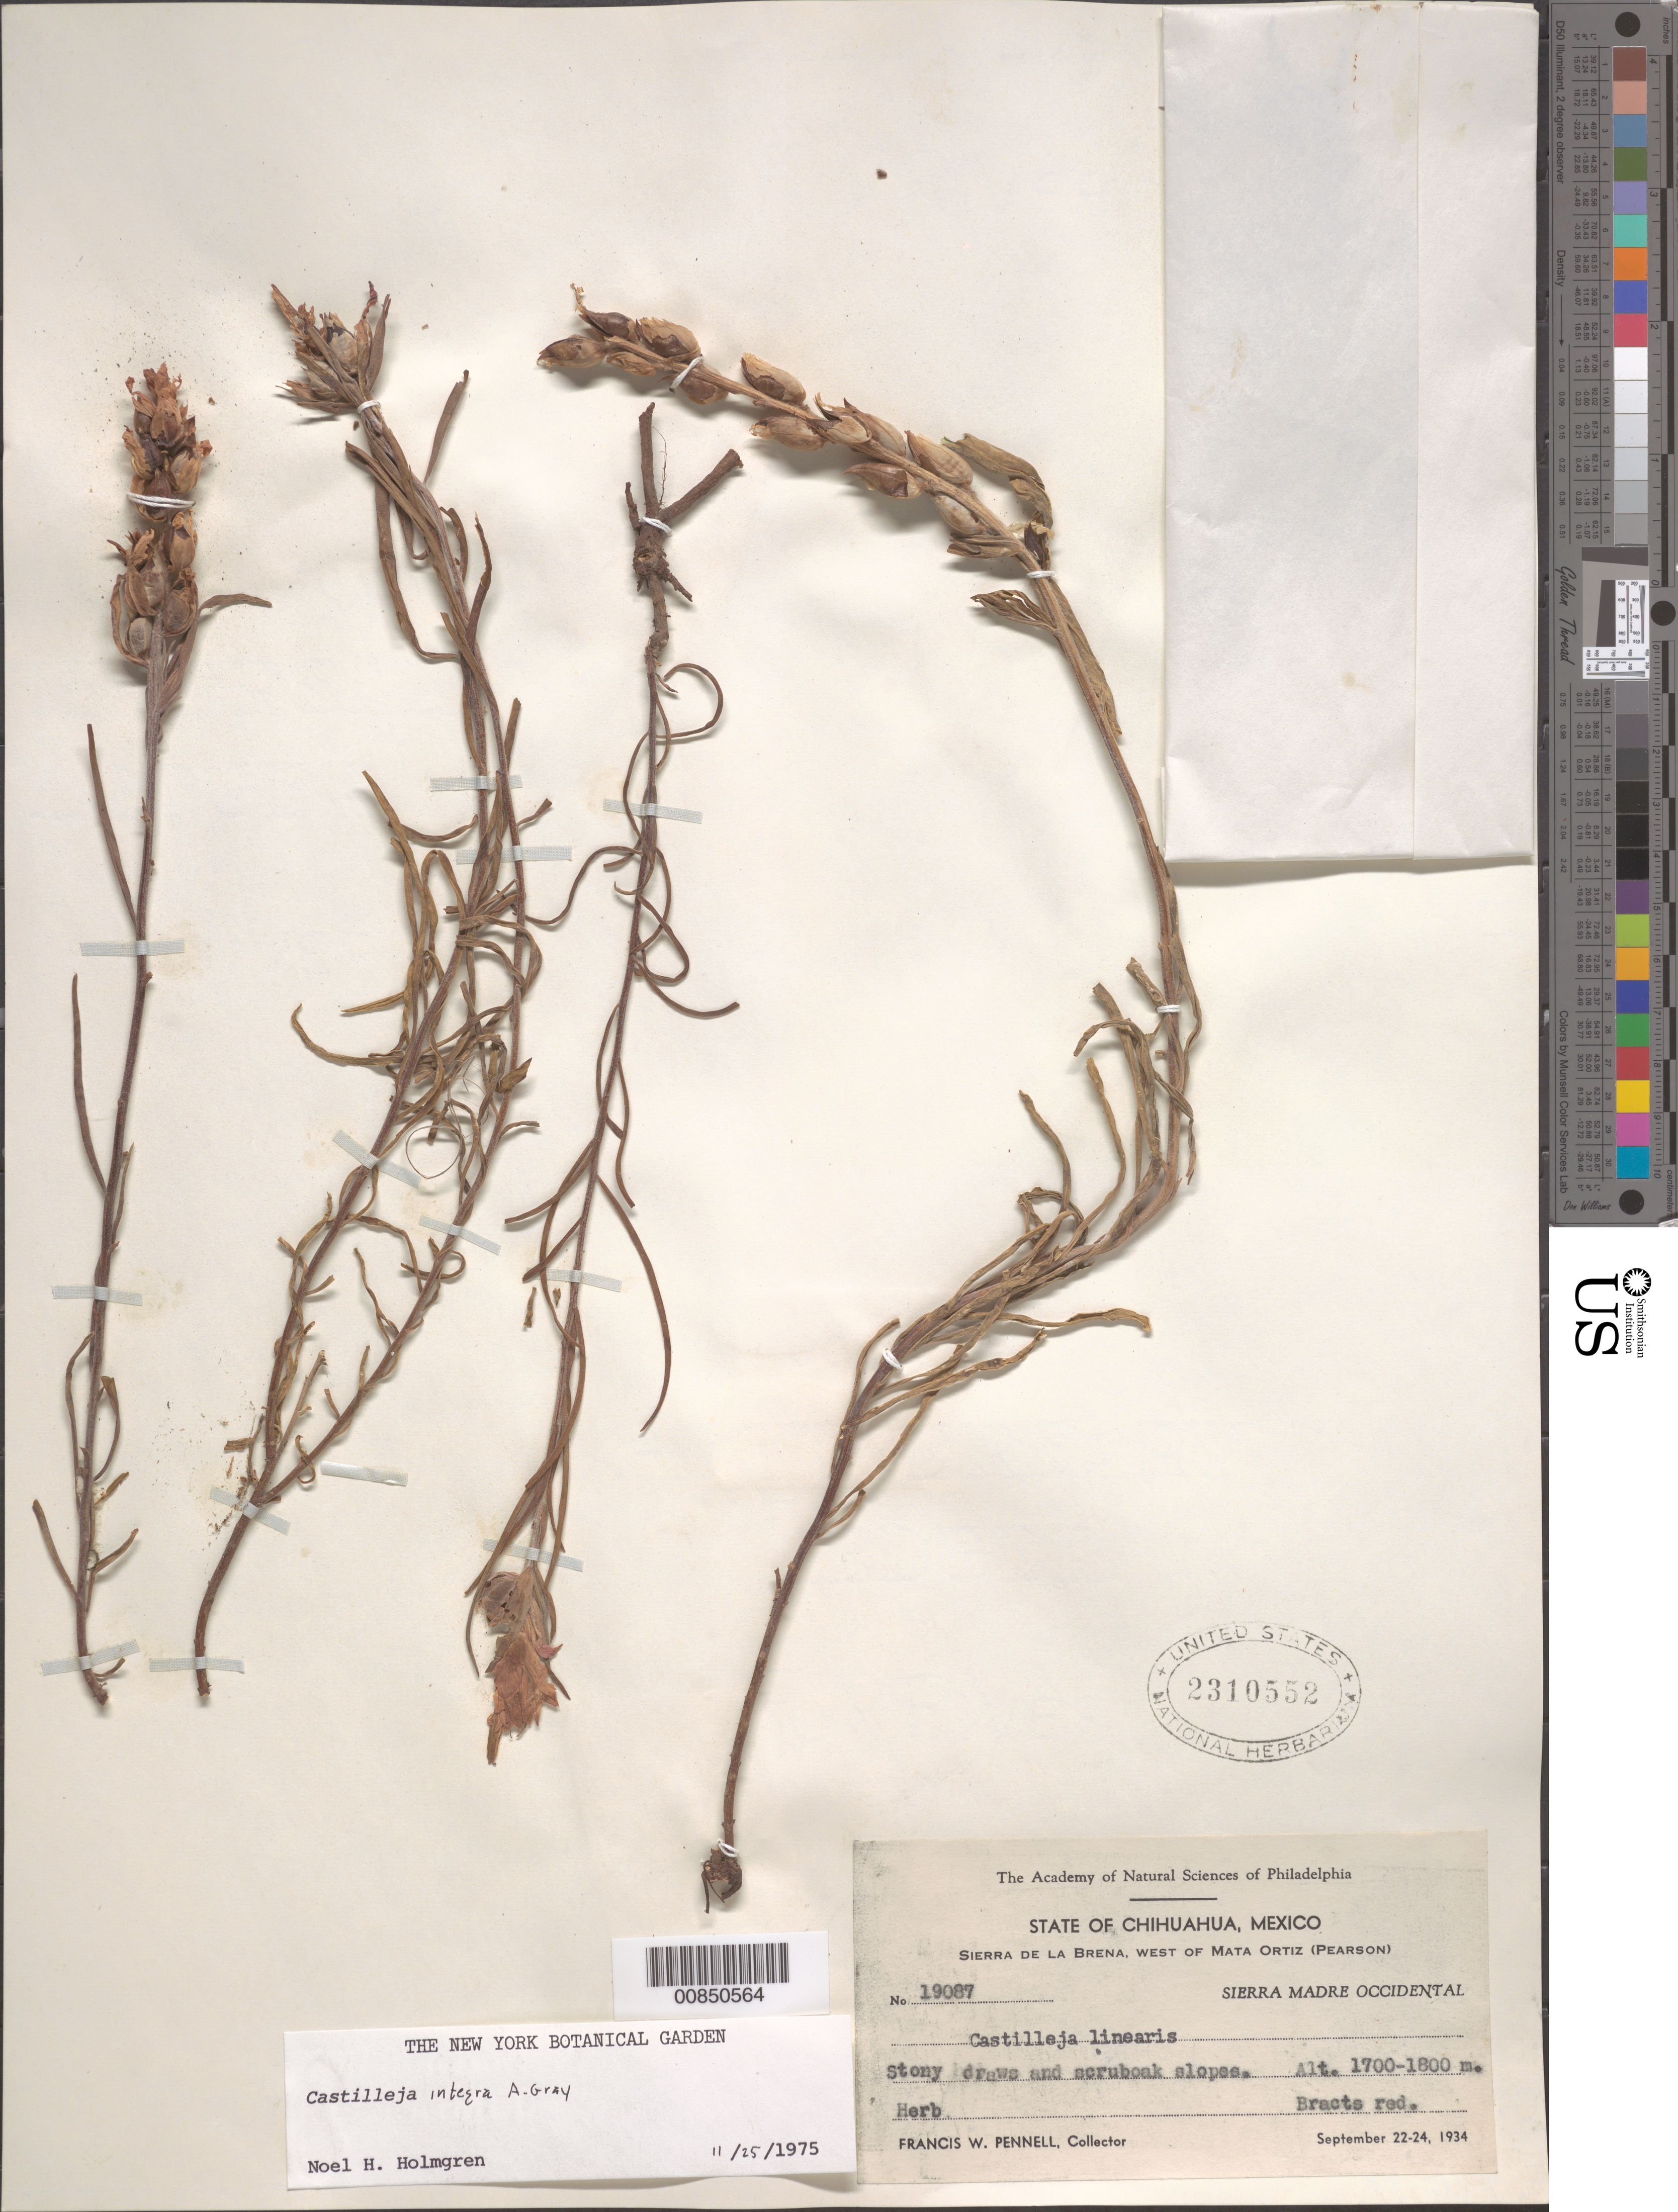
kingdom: Plantae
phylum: Tracheophyta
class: Magnoliopsida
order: Lamiales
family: Orobanchaceae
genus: Castilleja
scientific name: Castilleja integra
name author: A. Gray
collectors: F. W. Pennell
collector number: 19087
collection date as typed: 22 Sep 1934 to 24 Sep 1934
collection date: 1934-09-22/1934-09-24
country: Mexico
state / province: Chihuahua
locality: Sierra de la Breña, west of Mata Ortiz (Pearson). Sierra Madre Occidental, Chihuahua.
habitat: Stony draws and scrub oak slopes.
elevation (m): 1800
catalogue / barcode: US 2310552